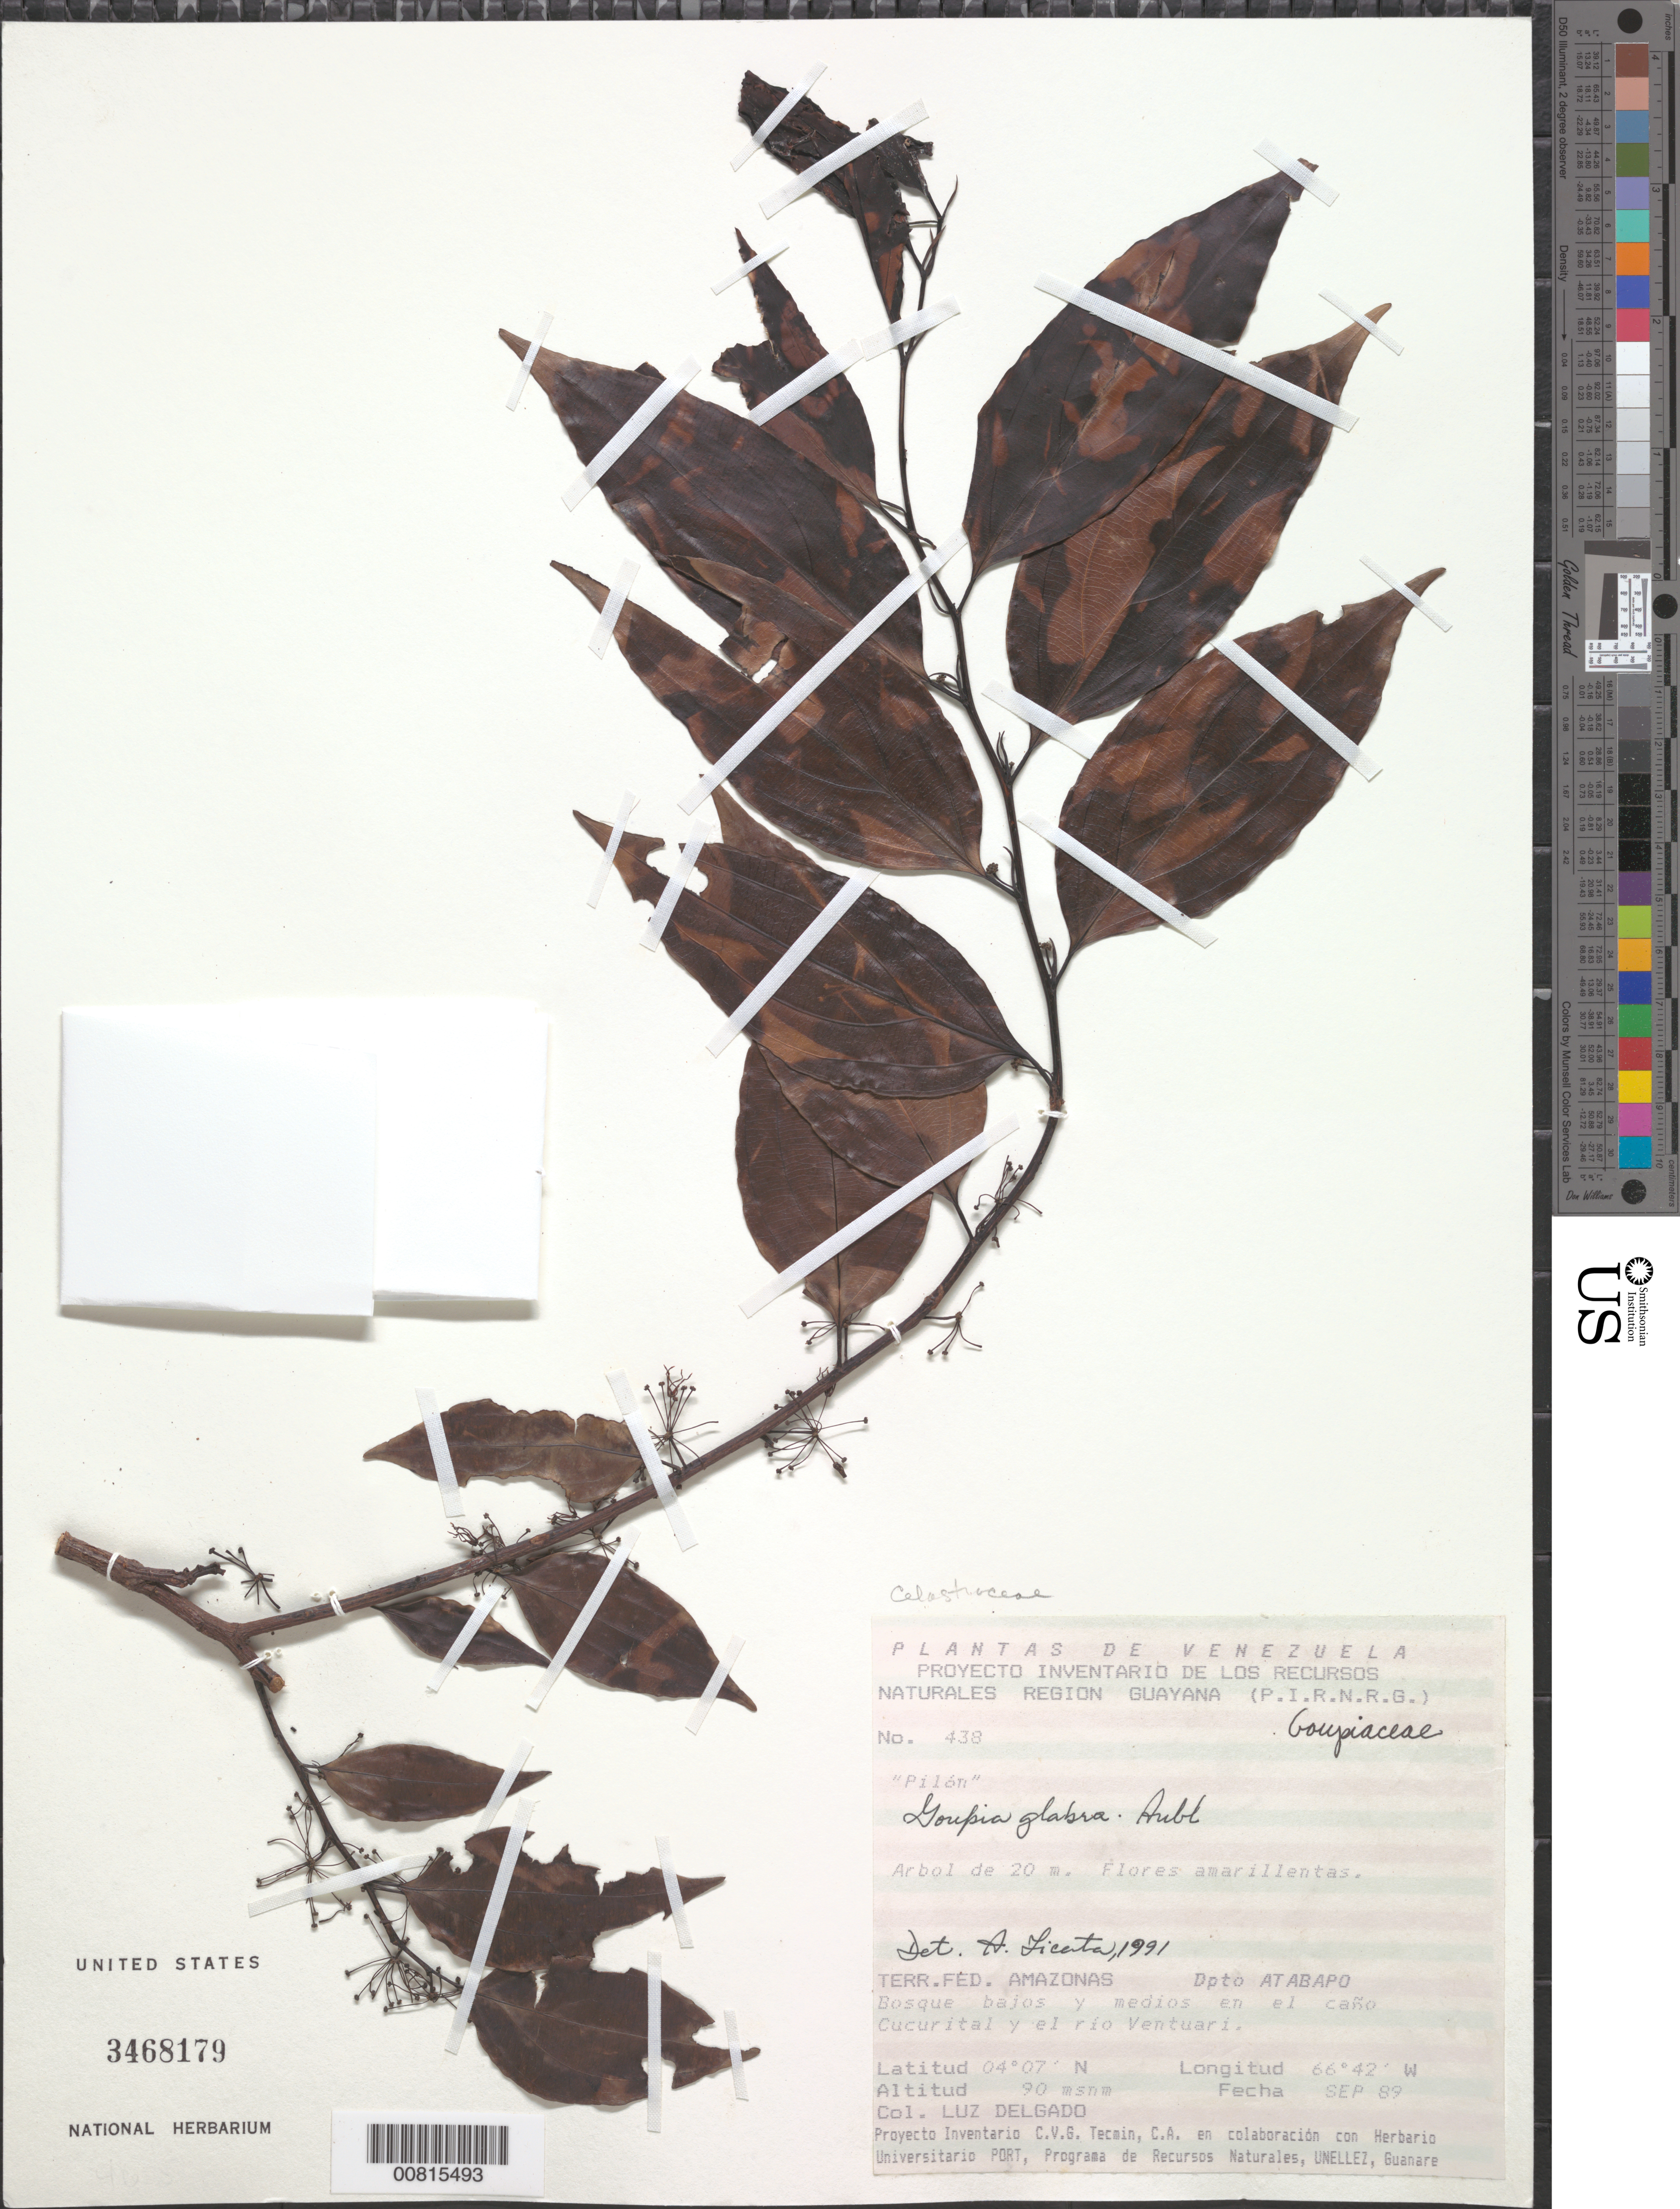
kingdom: Plantae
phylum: Tracheophyta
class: Magnoliopsida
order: Malpighiales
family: Goupiaceae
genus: Goupia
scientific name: Goupia glabra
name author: Aubl.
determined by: Licata, A., (PORT), Univ. Nac. Exp. de los Llanos Ezequiel Zamora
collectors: L. Delgado V.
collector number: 438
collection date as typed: Sep-89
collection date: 1989-09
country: Venezuela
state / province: Amazonas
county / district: Atabapo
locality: Caño Cucurital y Río Ventuari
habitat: Bosque bajos y medios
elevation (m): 90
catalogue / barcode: US 3468179